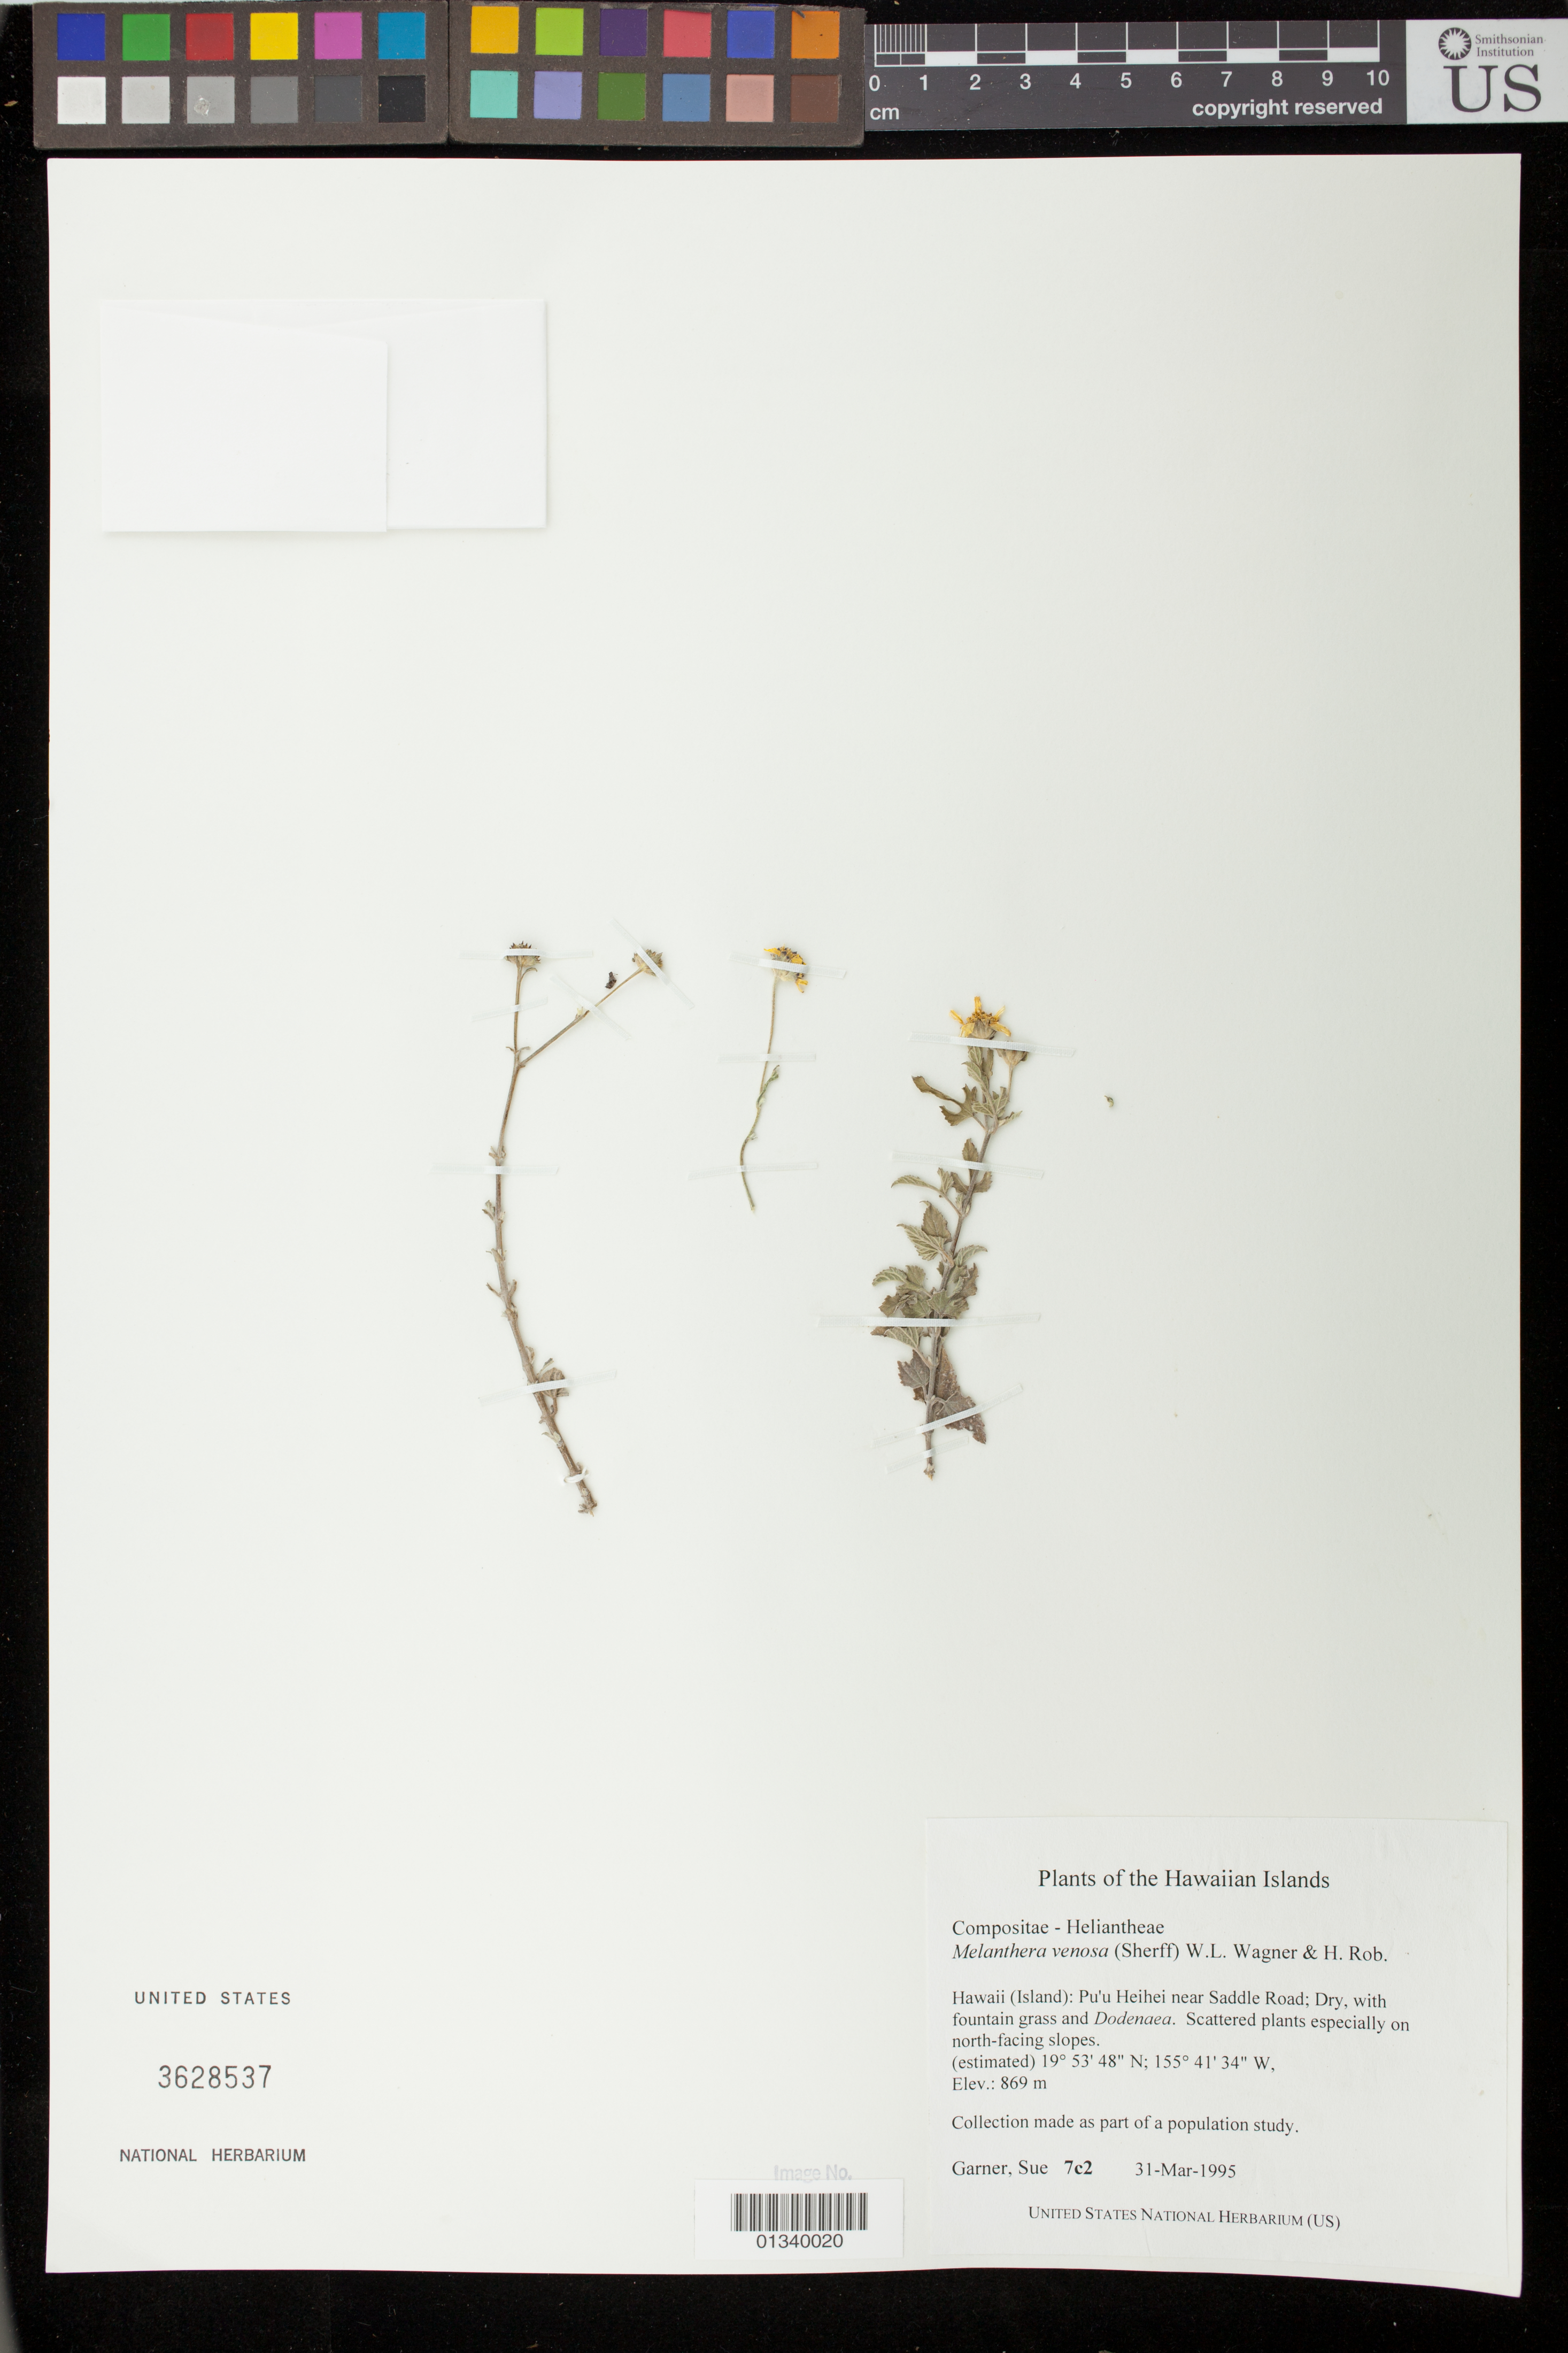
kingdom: Plantae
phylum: Tracheophyta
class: Magnoliopsida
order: Asterales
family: Asteraceae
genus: Wollastonia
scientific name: Wollastonia venosa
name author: (Sherff) Orchard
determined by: Wagner, W. L., (BOT), Smithsonian Institution - National Museum of Natural History (UNITED STATES)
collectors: S. Garner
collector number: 7c2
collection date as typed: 31 March 1995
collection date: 1995-03-31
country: United States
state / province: Hawaii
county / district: Hawaii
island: Hawaii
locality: Pu'u Heihei near Saddle Road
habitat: Dry with fountain grass and Dodenaea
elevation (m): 869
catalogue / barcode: US 3628537